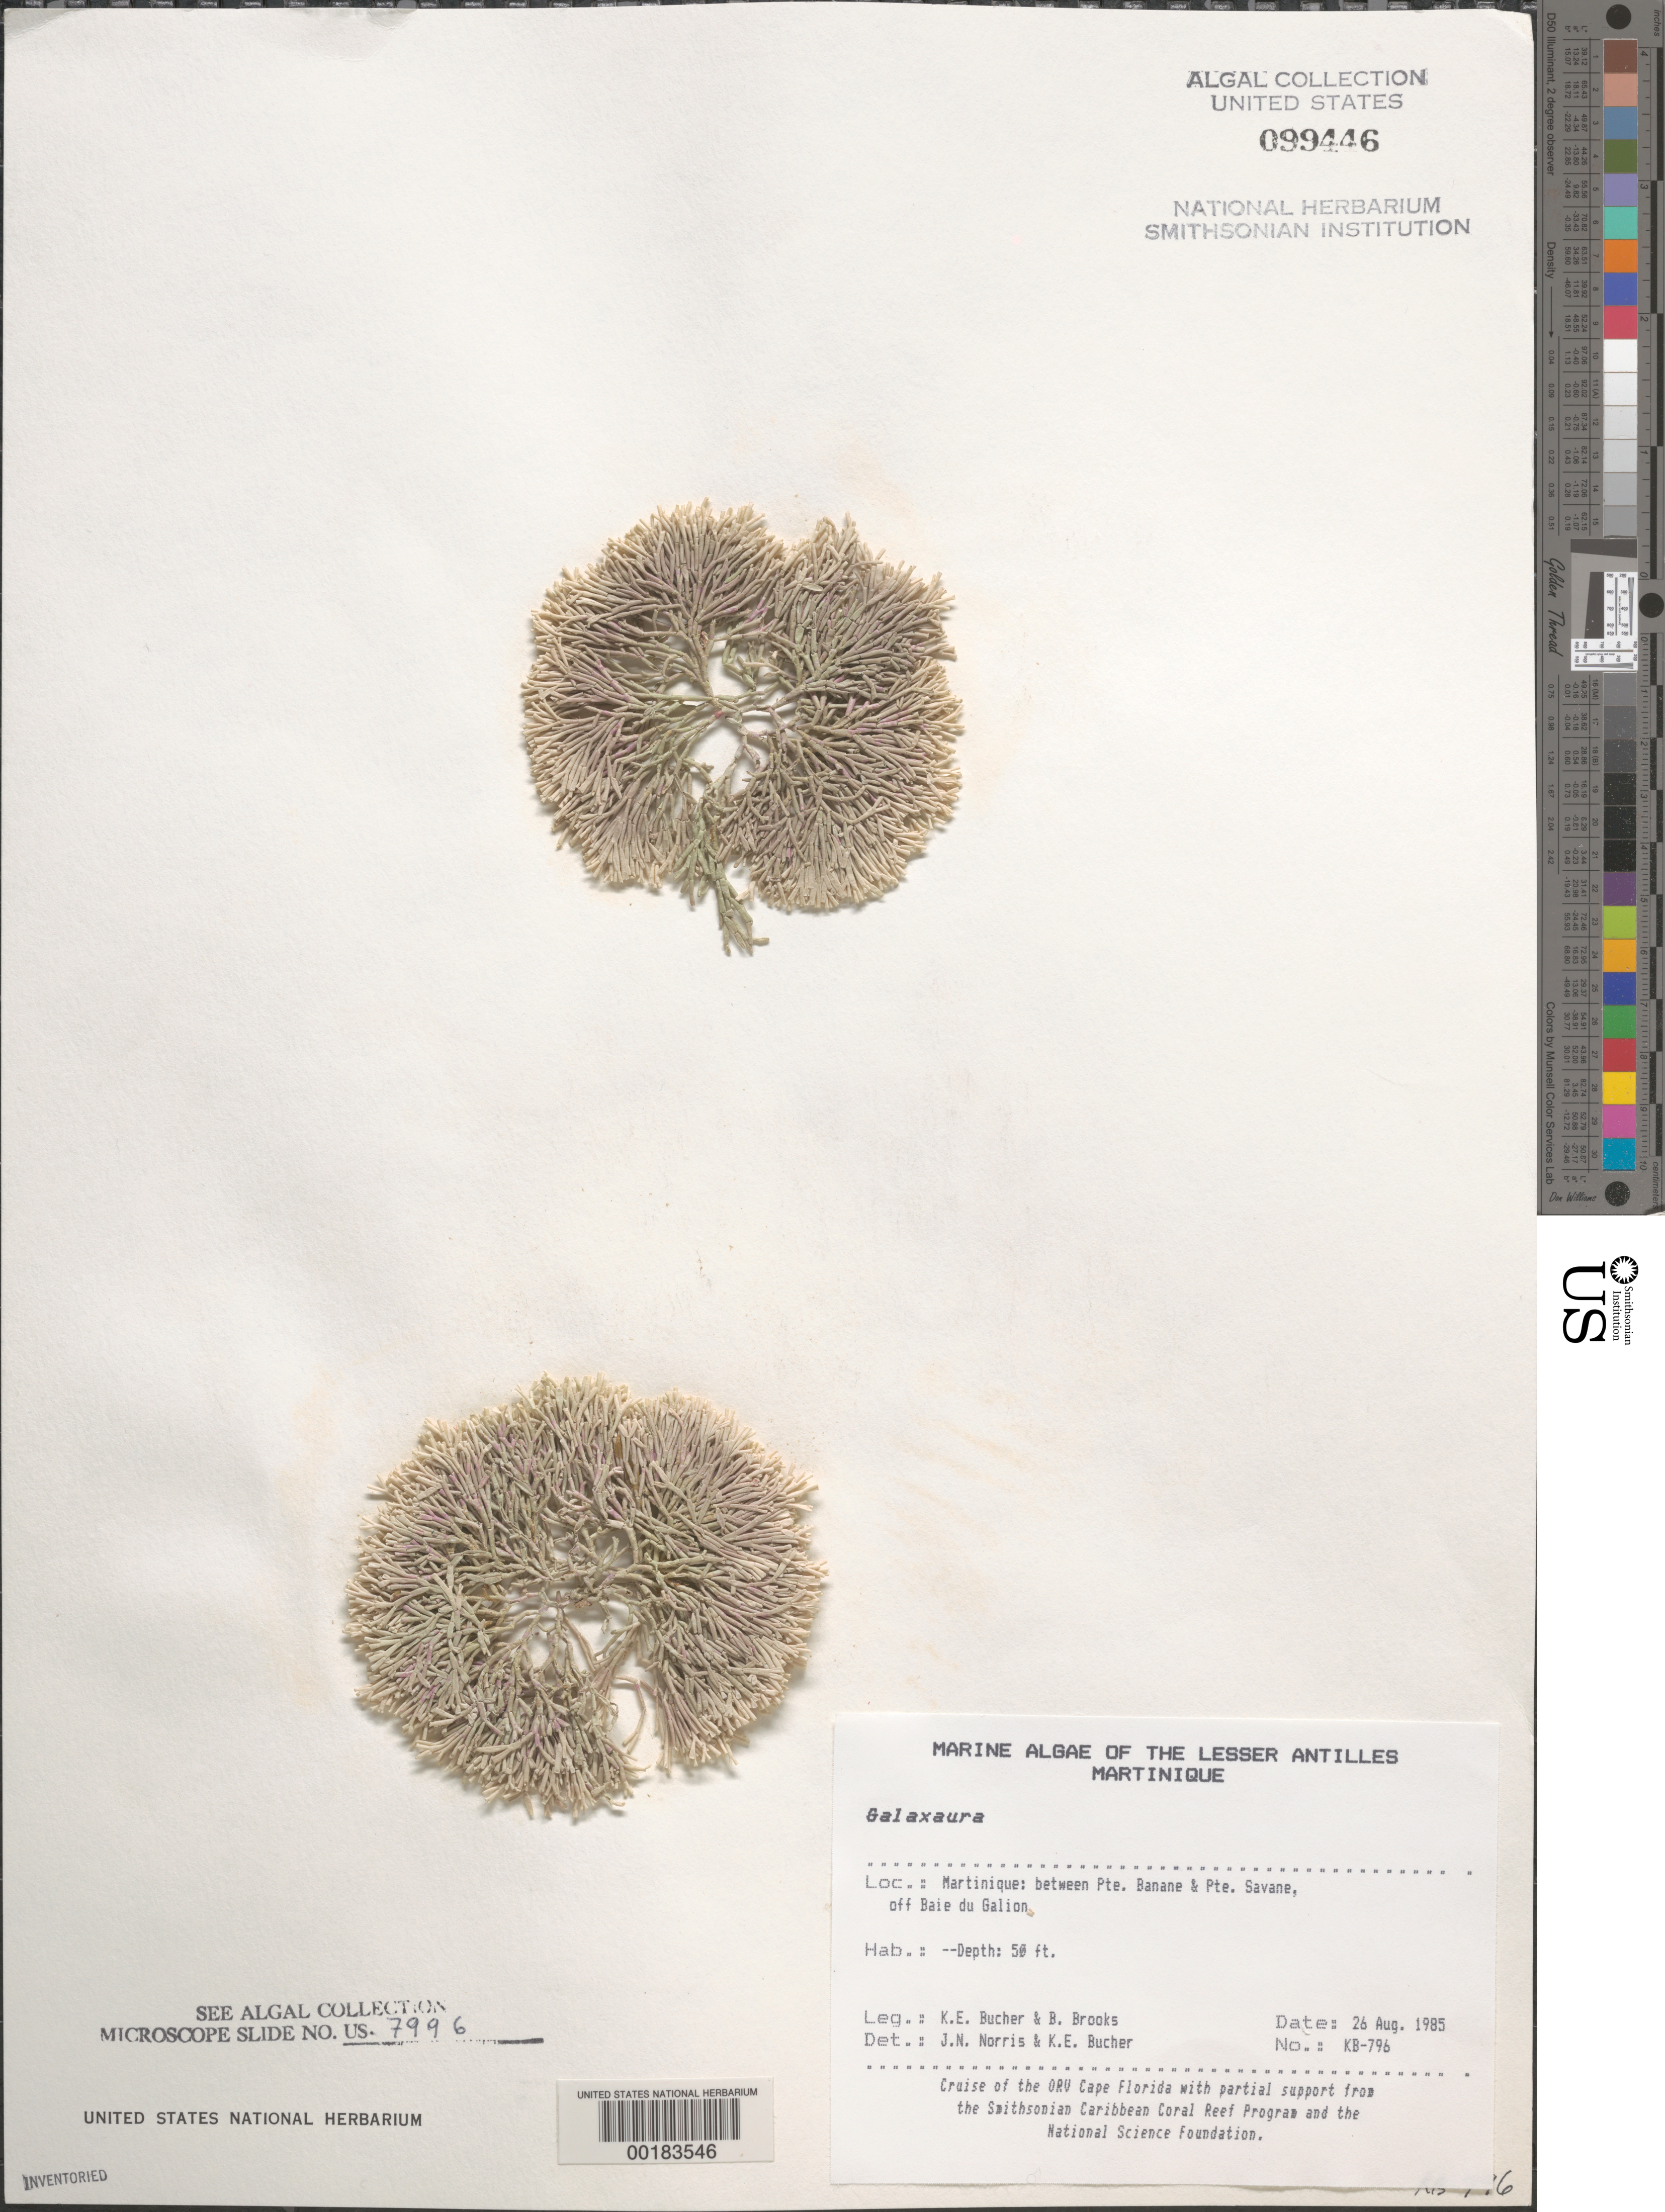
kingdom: Plantae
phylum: Rhodophyta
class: Florideophyceae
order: Nemaliales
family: Galaxauraceae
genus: Galaxaura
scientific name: Galaxaura sp.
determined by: Norris, J. N.; Bucher, K. E.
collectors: K. E. Bucher & B. Brooks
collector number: Kb-796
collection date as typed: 26 Aug 1985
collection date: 1985-08-26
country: Martinique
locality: Between Pointe Banane and Pointe Savane, off Baie du Galion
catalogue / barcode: US 99446